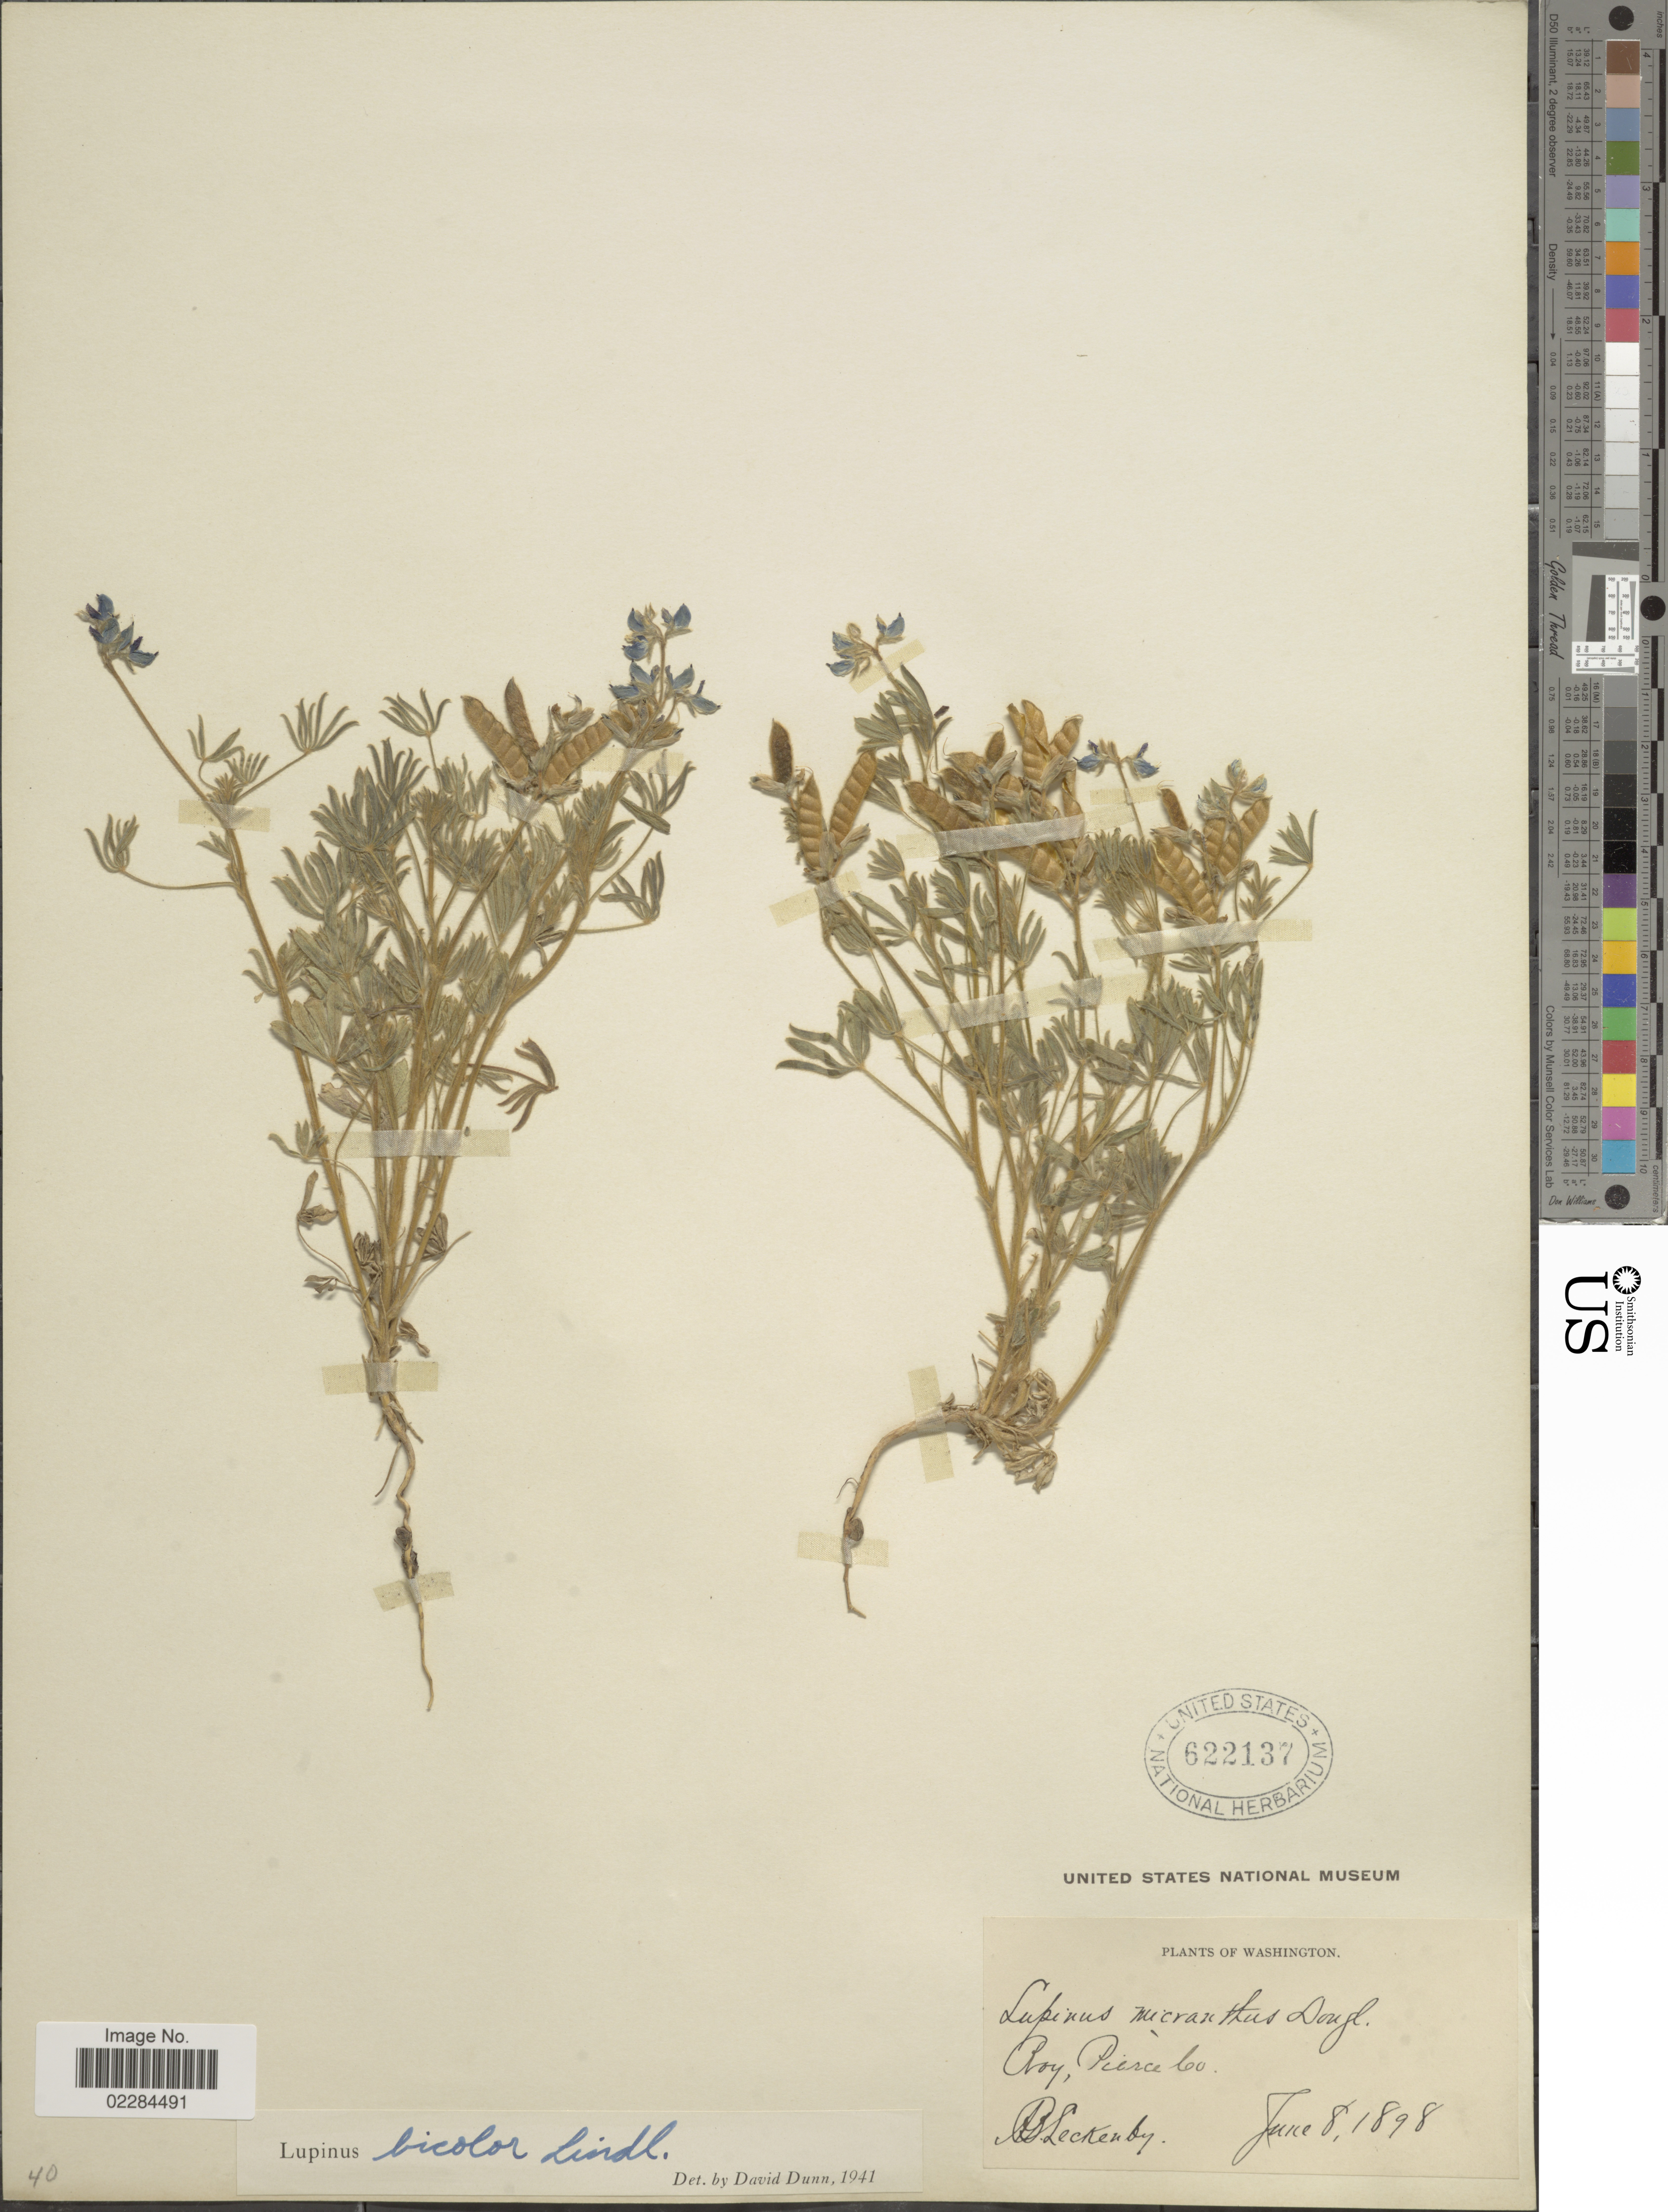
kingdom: Plantae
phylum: Tracheophyta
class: Magnoliopsida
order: Fabales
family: Fabaceae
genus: Lupinus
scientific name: Lupinus bicolor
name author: Lindl.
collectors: A. Leckenby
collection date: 1898-06-08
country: United States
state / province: Washington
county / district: Pierce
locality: Roy, Pierce Co.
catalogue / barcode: US 622137